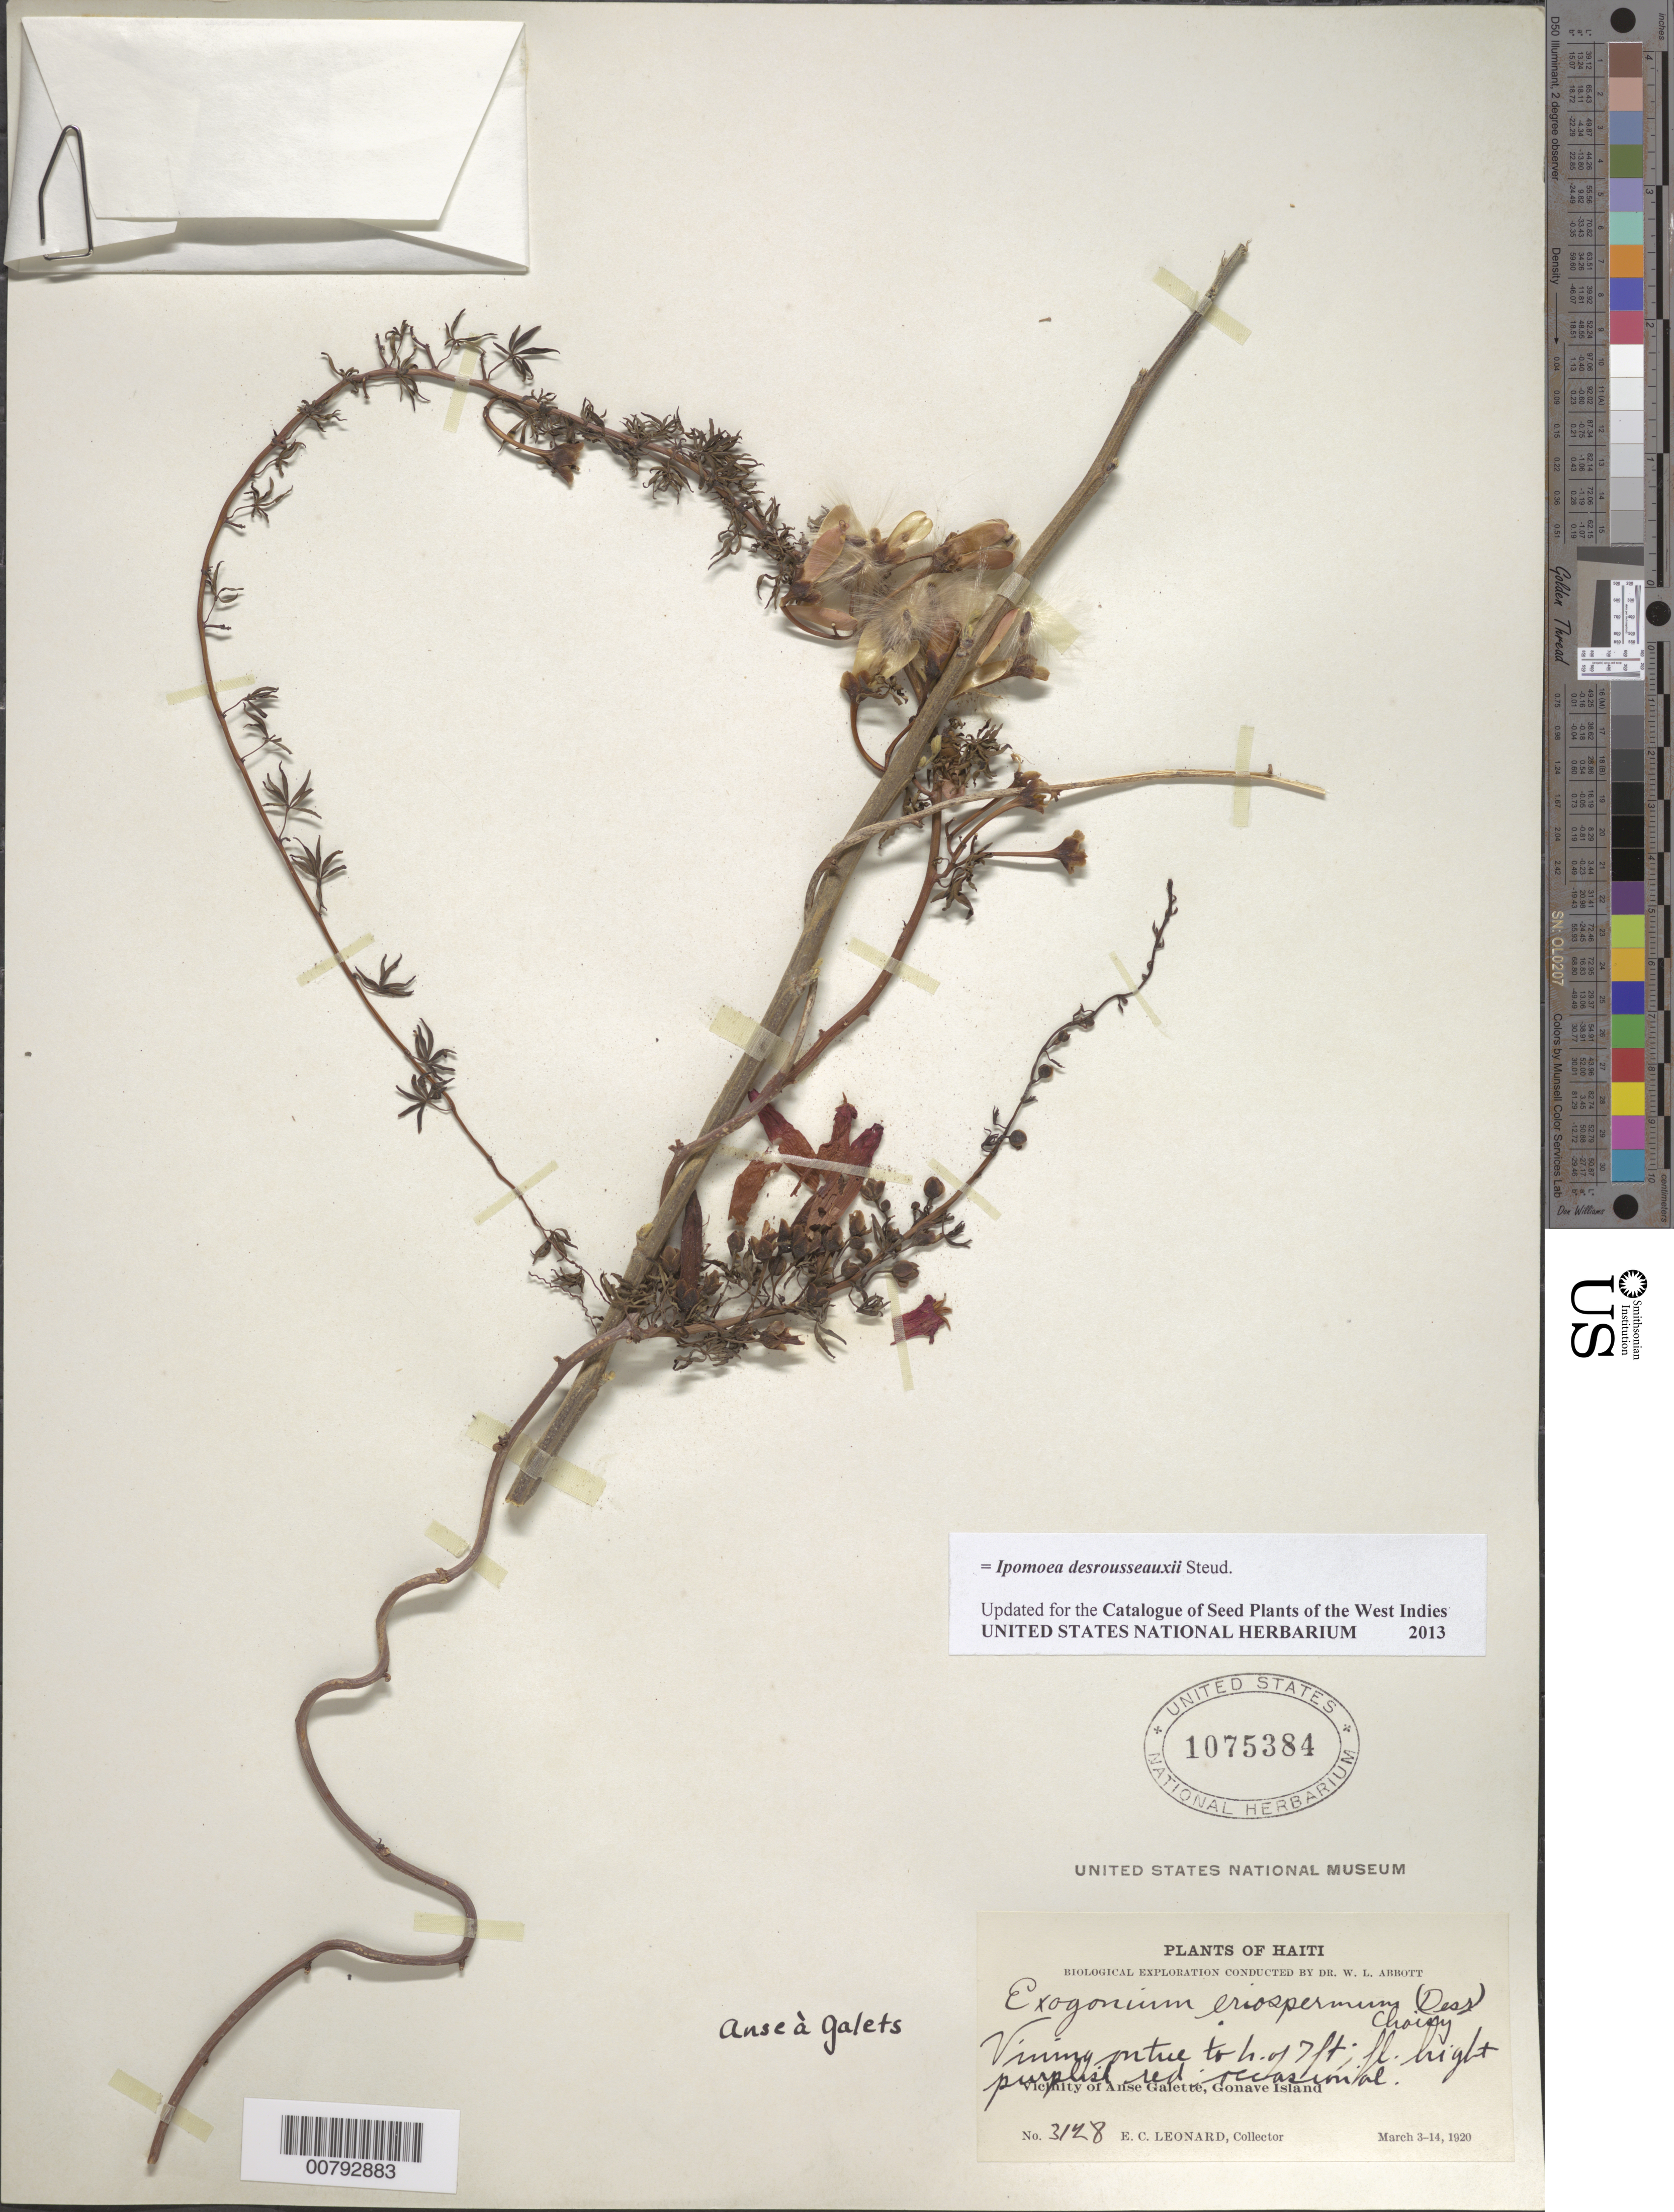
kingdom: Plantae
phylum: Tracheophyta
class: Magnoliopsida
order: Solanales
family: Convolvulaceae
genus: Ipomoea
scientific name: Ipomoea desrousseauxii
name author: Steud.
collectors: E. C. Leonard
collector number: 3128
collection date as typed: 03 Mar 1920 to 14 Mar 1920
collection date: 1920-03-03/1920-03-14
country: Haiti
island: Hispaniola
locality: Gonave Island, vicinity of Anse Galette.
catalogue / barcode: US 1075384